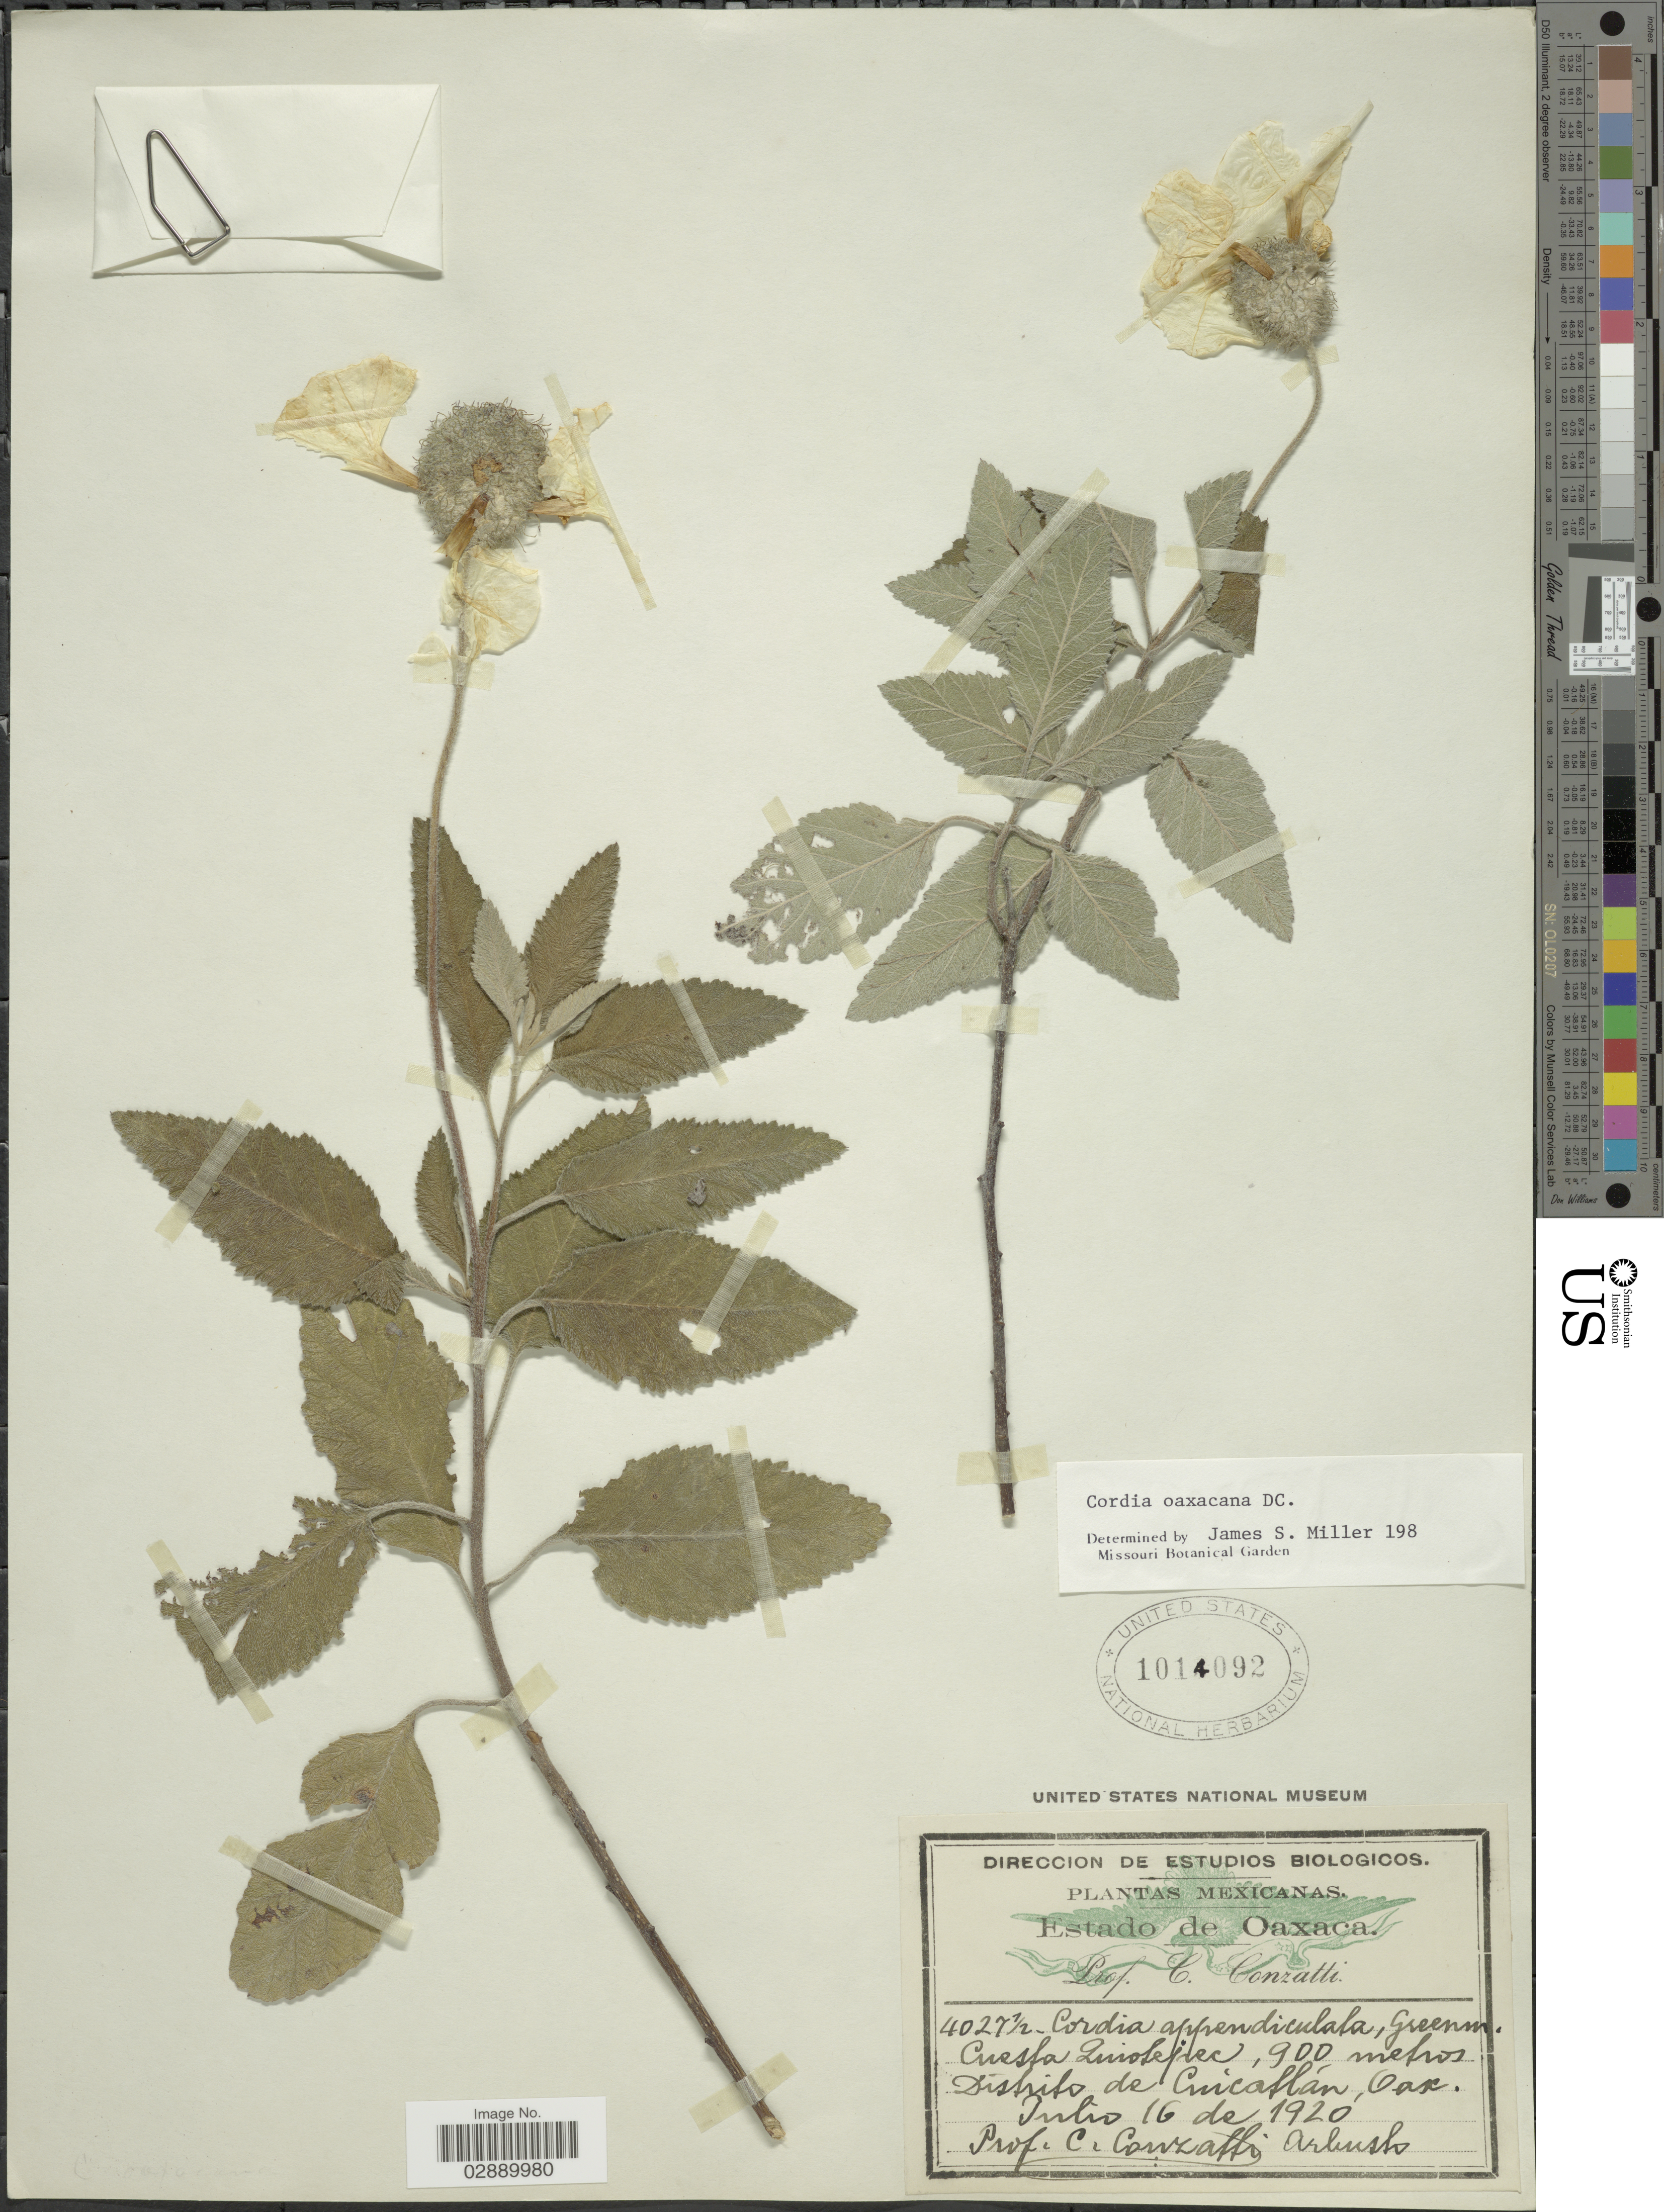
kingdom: Plantae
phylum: Tracheophyta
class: Magnoliopsida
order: Boraginales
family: Cordiaceae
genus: Cordia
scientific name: Cordia oaxacana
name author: A. DC.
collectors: C. Conzatti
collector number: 4027½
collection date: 1920-07-16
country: Mexico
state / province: Oaxaca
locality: Cuesta Quiotepec, Distrito de Cuicatlán.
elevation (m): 900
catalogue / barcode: US 1014092